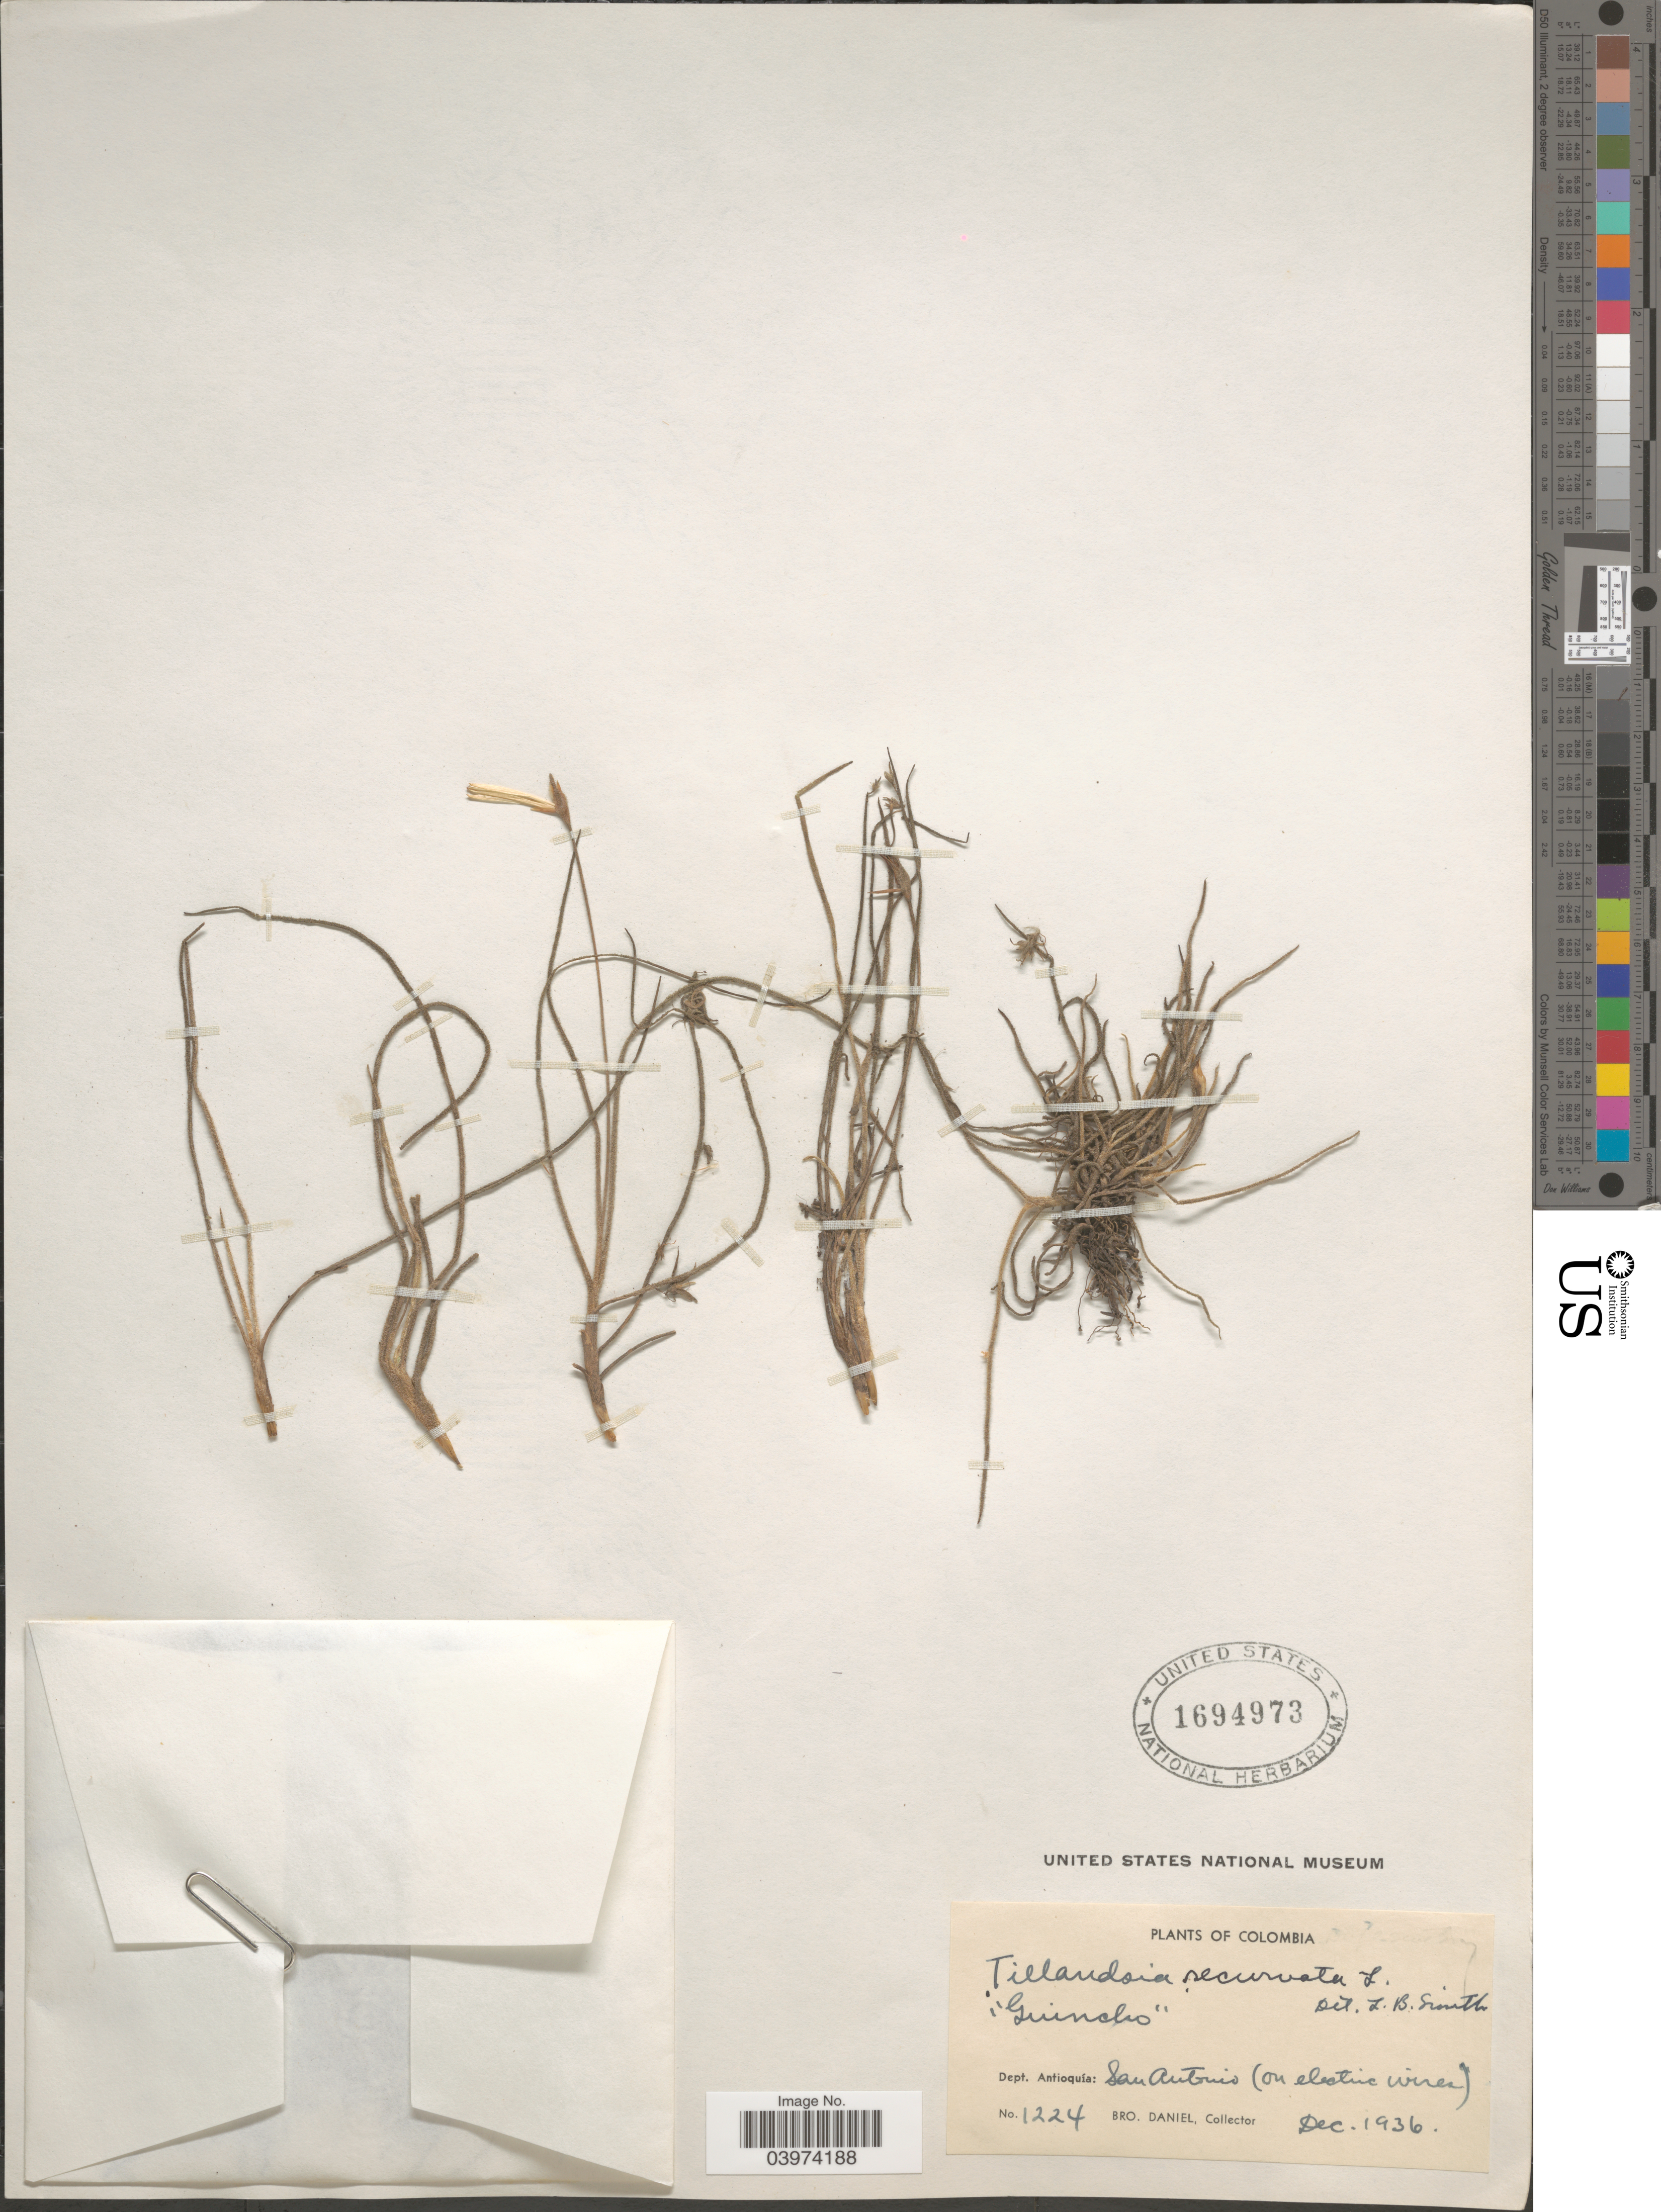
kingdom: Plantae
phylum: Tracheophyta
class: Liliopsida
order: Poales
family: Bromeliaceae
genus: Tillandsia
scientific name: Tillandsia recurvata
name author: L.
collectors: Bro. Daniel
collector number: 1224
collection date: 1936-12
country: Colombia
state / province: Antioquia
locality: Dept. Antioquía: San Antonio (on electric wire).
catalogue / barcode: US 1694973